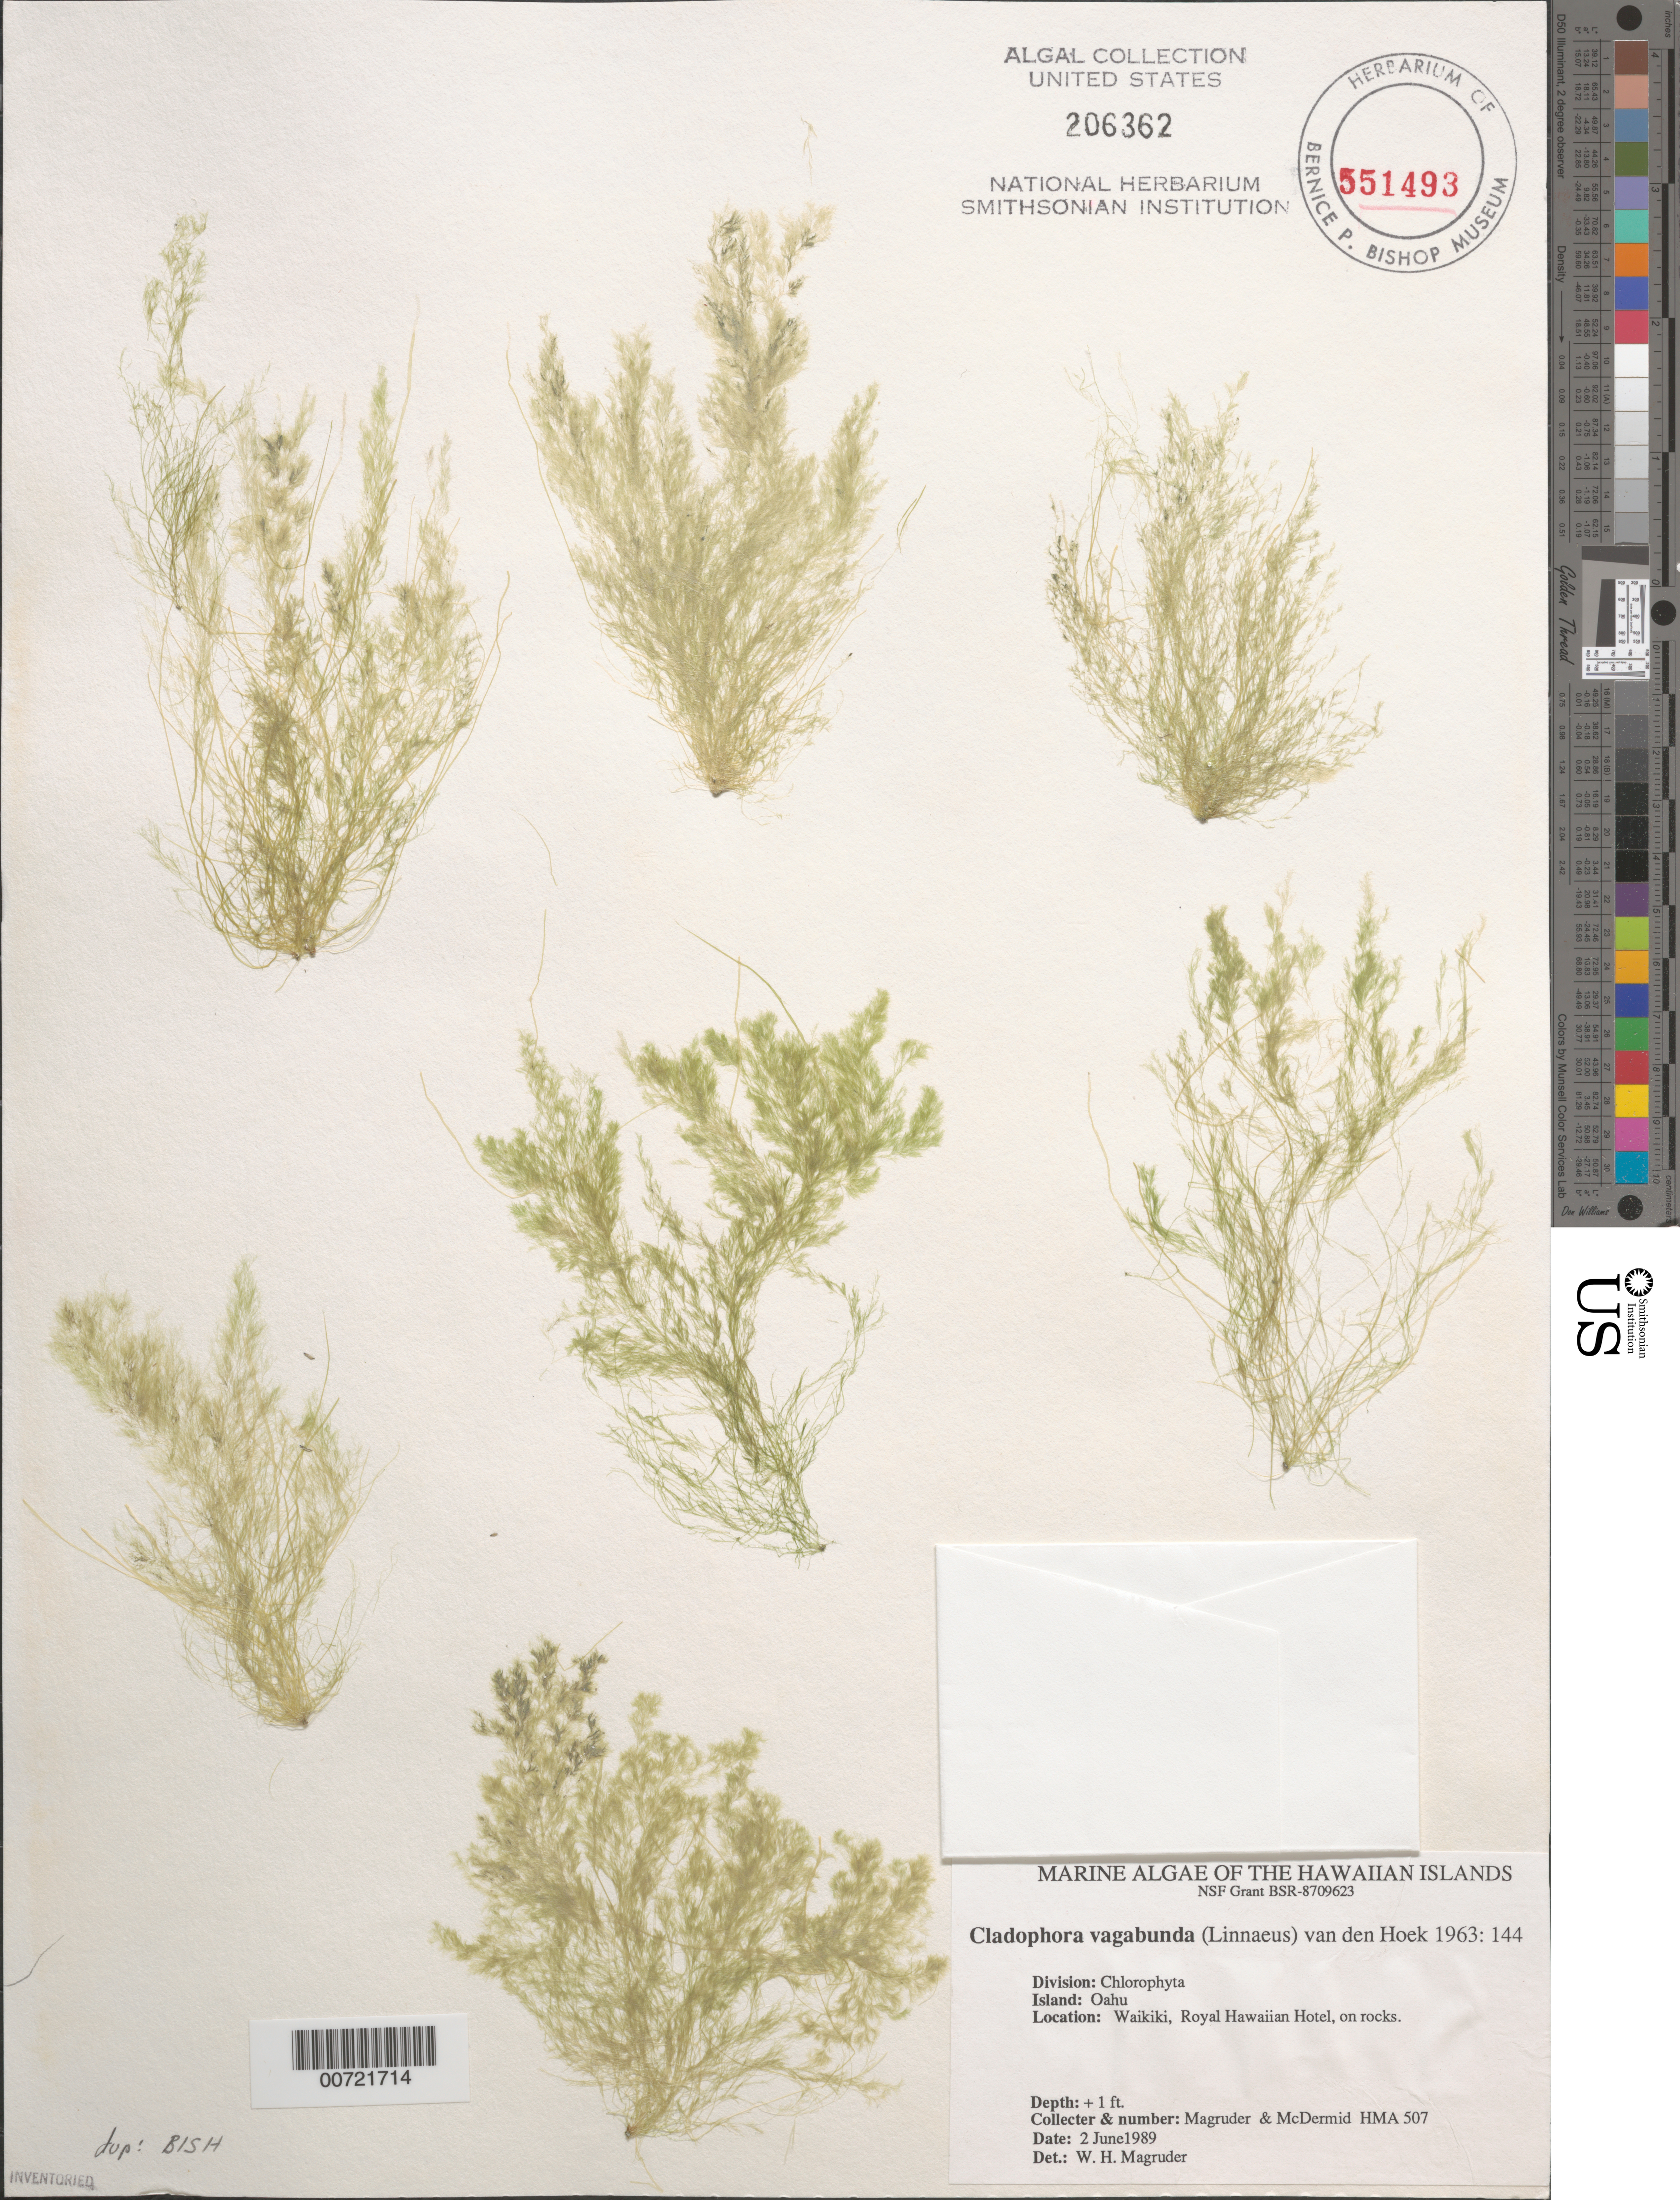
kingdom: Plantae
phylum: Chlorophyta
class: Ulvophyceae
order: Cladophorales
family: Cladophoraceae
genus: Cladophora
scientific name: Cladophora vagabunda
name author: (L.) C. Hoek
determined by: Magruder, W. H.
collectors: W. Magruder & K. McDermid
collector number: HMA 507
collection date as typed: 02 Jun 1989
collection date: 1989-06-02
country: United States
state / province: Hawaii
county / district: Honolulu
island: Oahu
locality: Waikiki, Royal Hawaiian Hotel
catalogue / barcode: US 206362